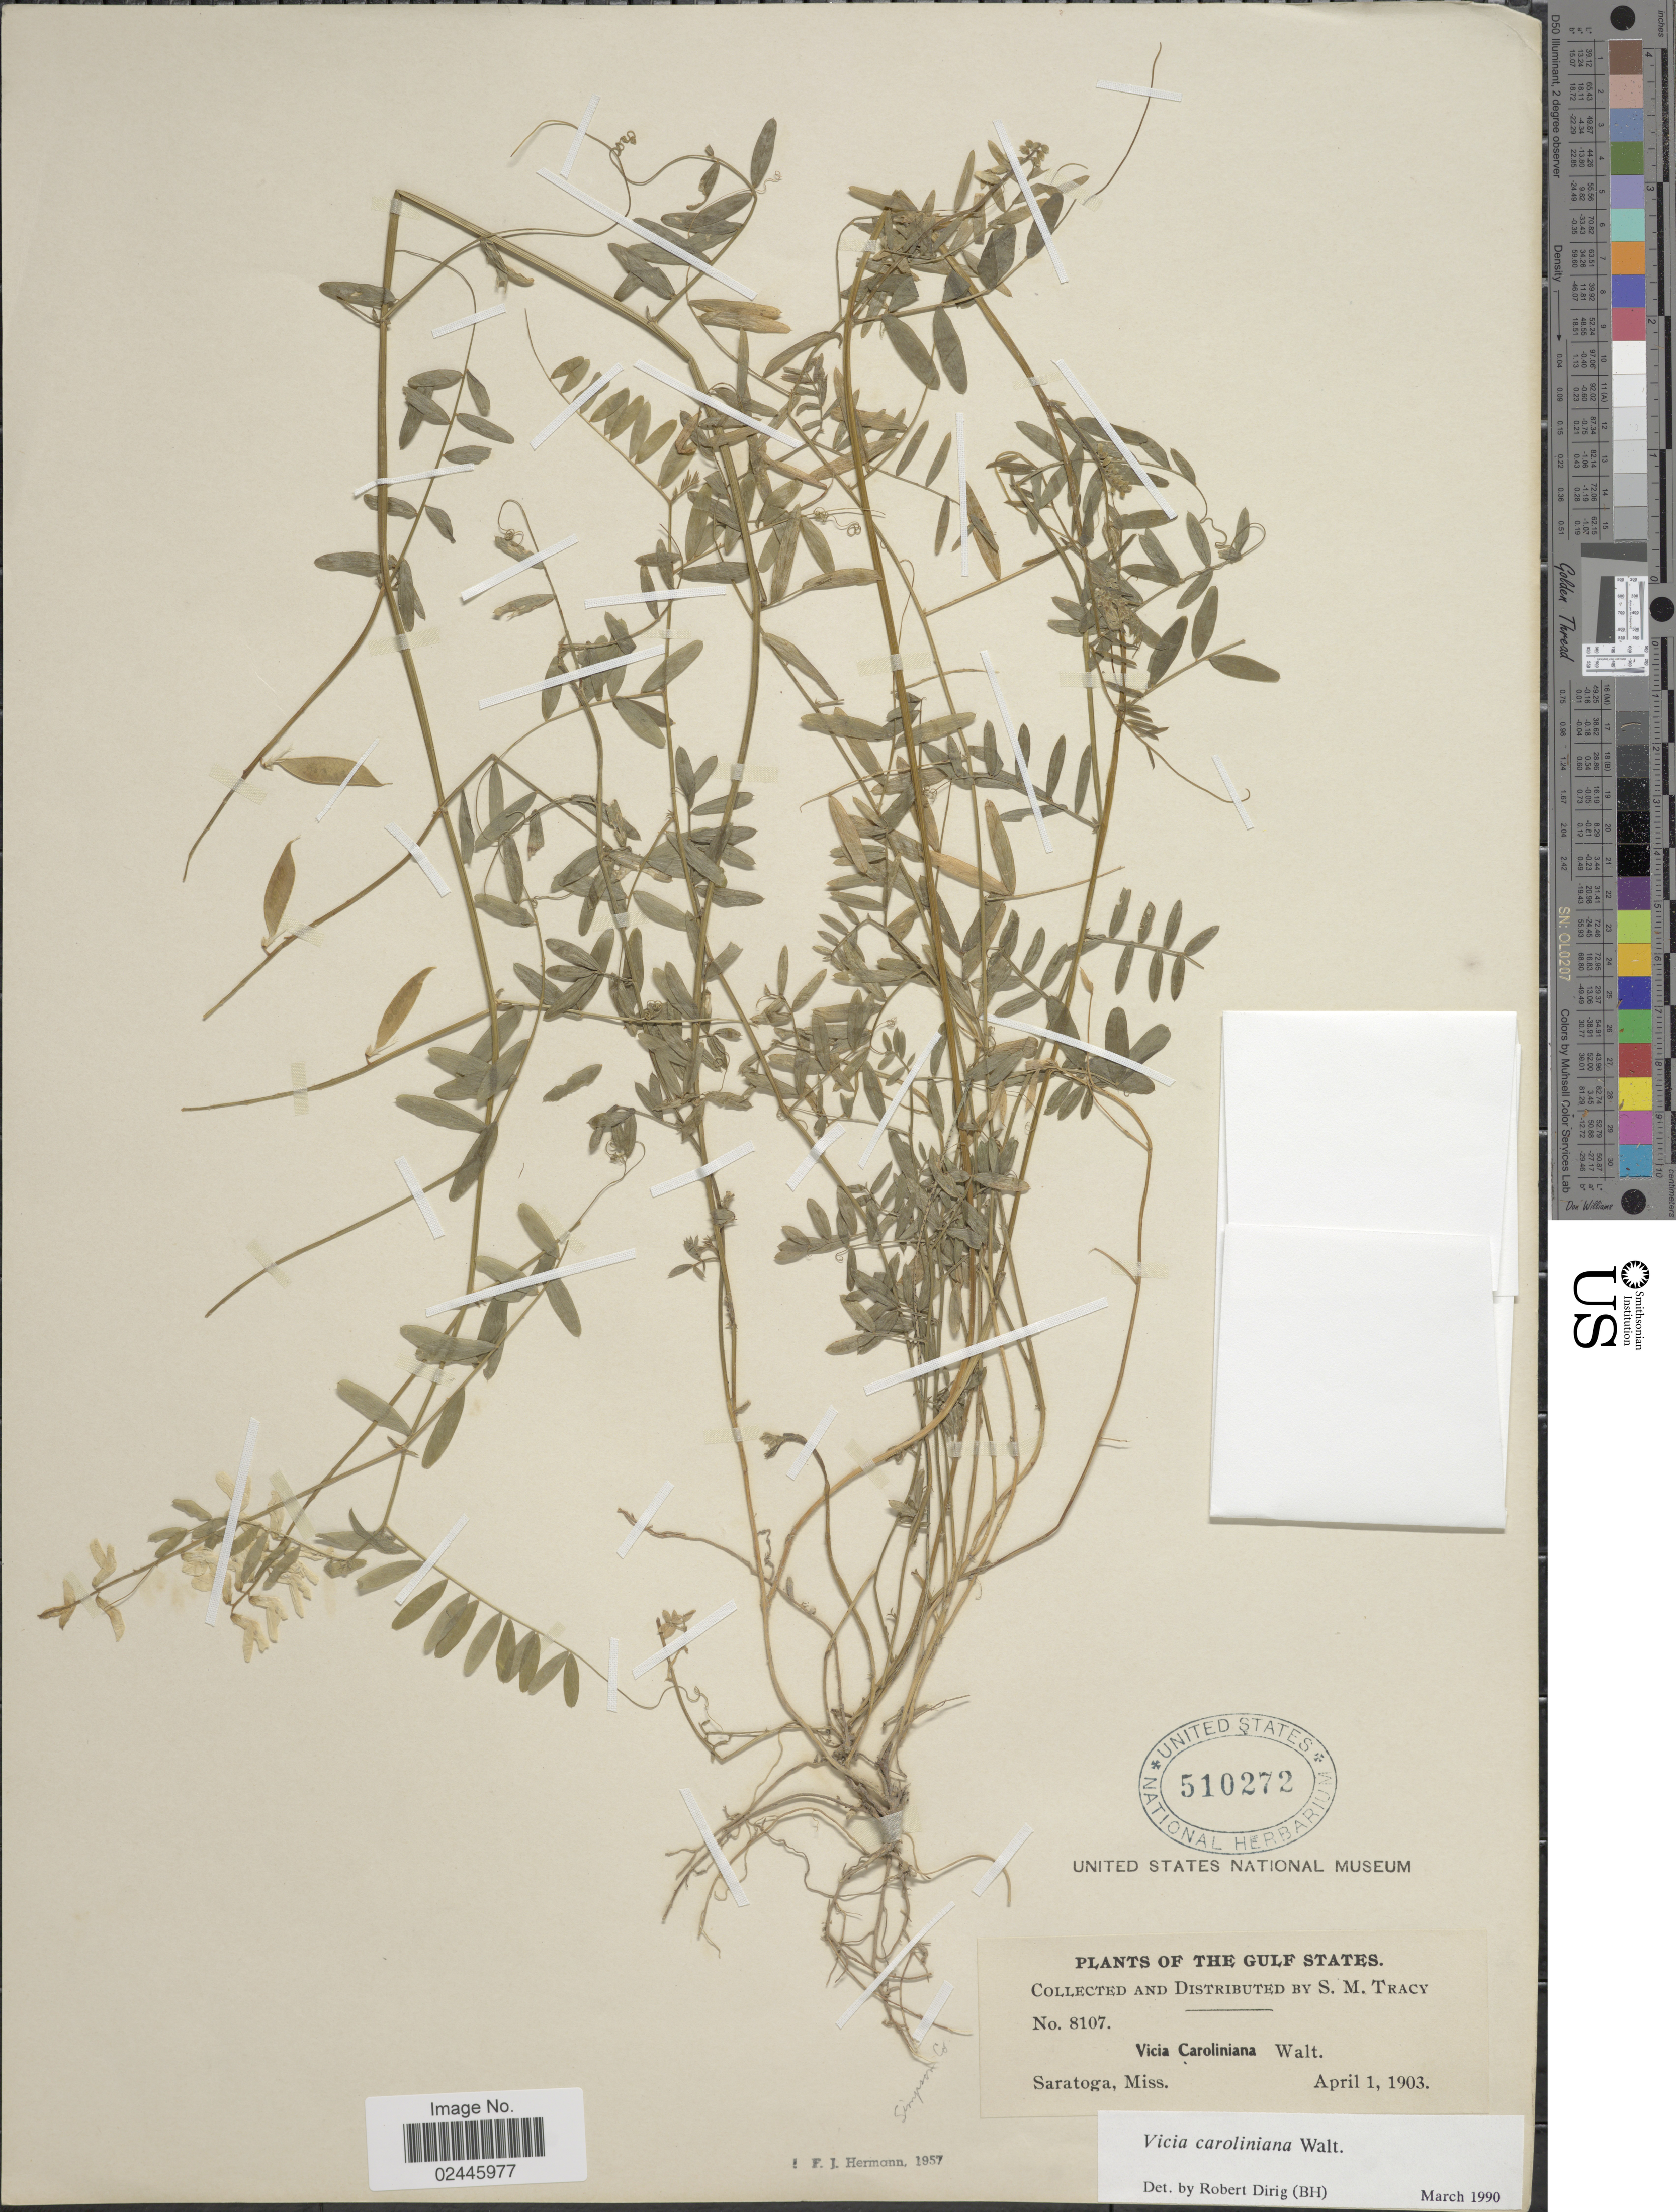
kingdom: Plantae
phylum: Tracheophyta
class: Magnoliopsida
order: Fabales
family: Fabaceae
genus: Vicia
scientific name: Vicia caroliniana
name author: Walter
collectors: S. M. Tracy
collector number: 8107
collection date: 1903-04-01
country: United States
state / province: Mississippi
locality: Gulf States, Saratoga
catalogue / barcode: US 510272